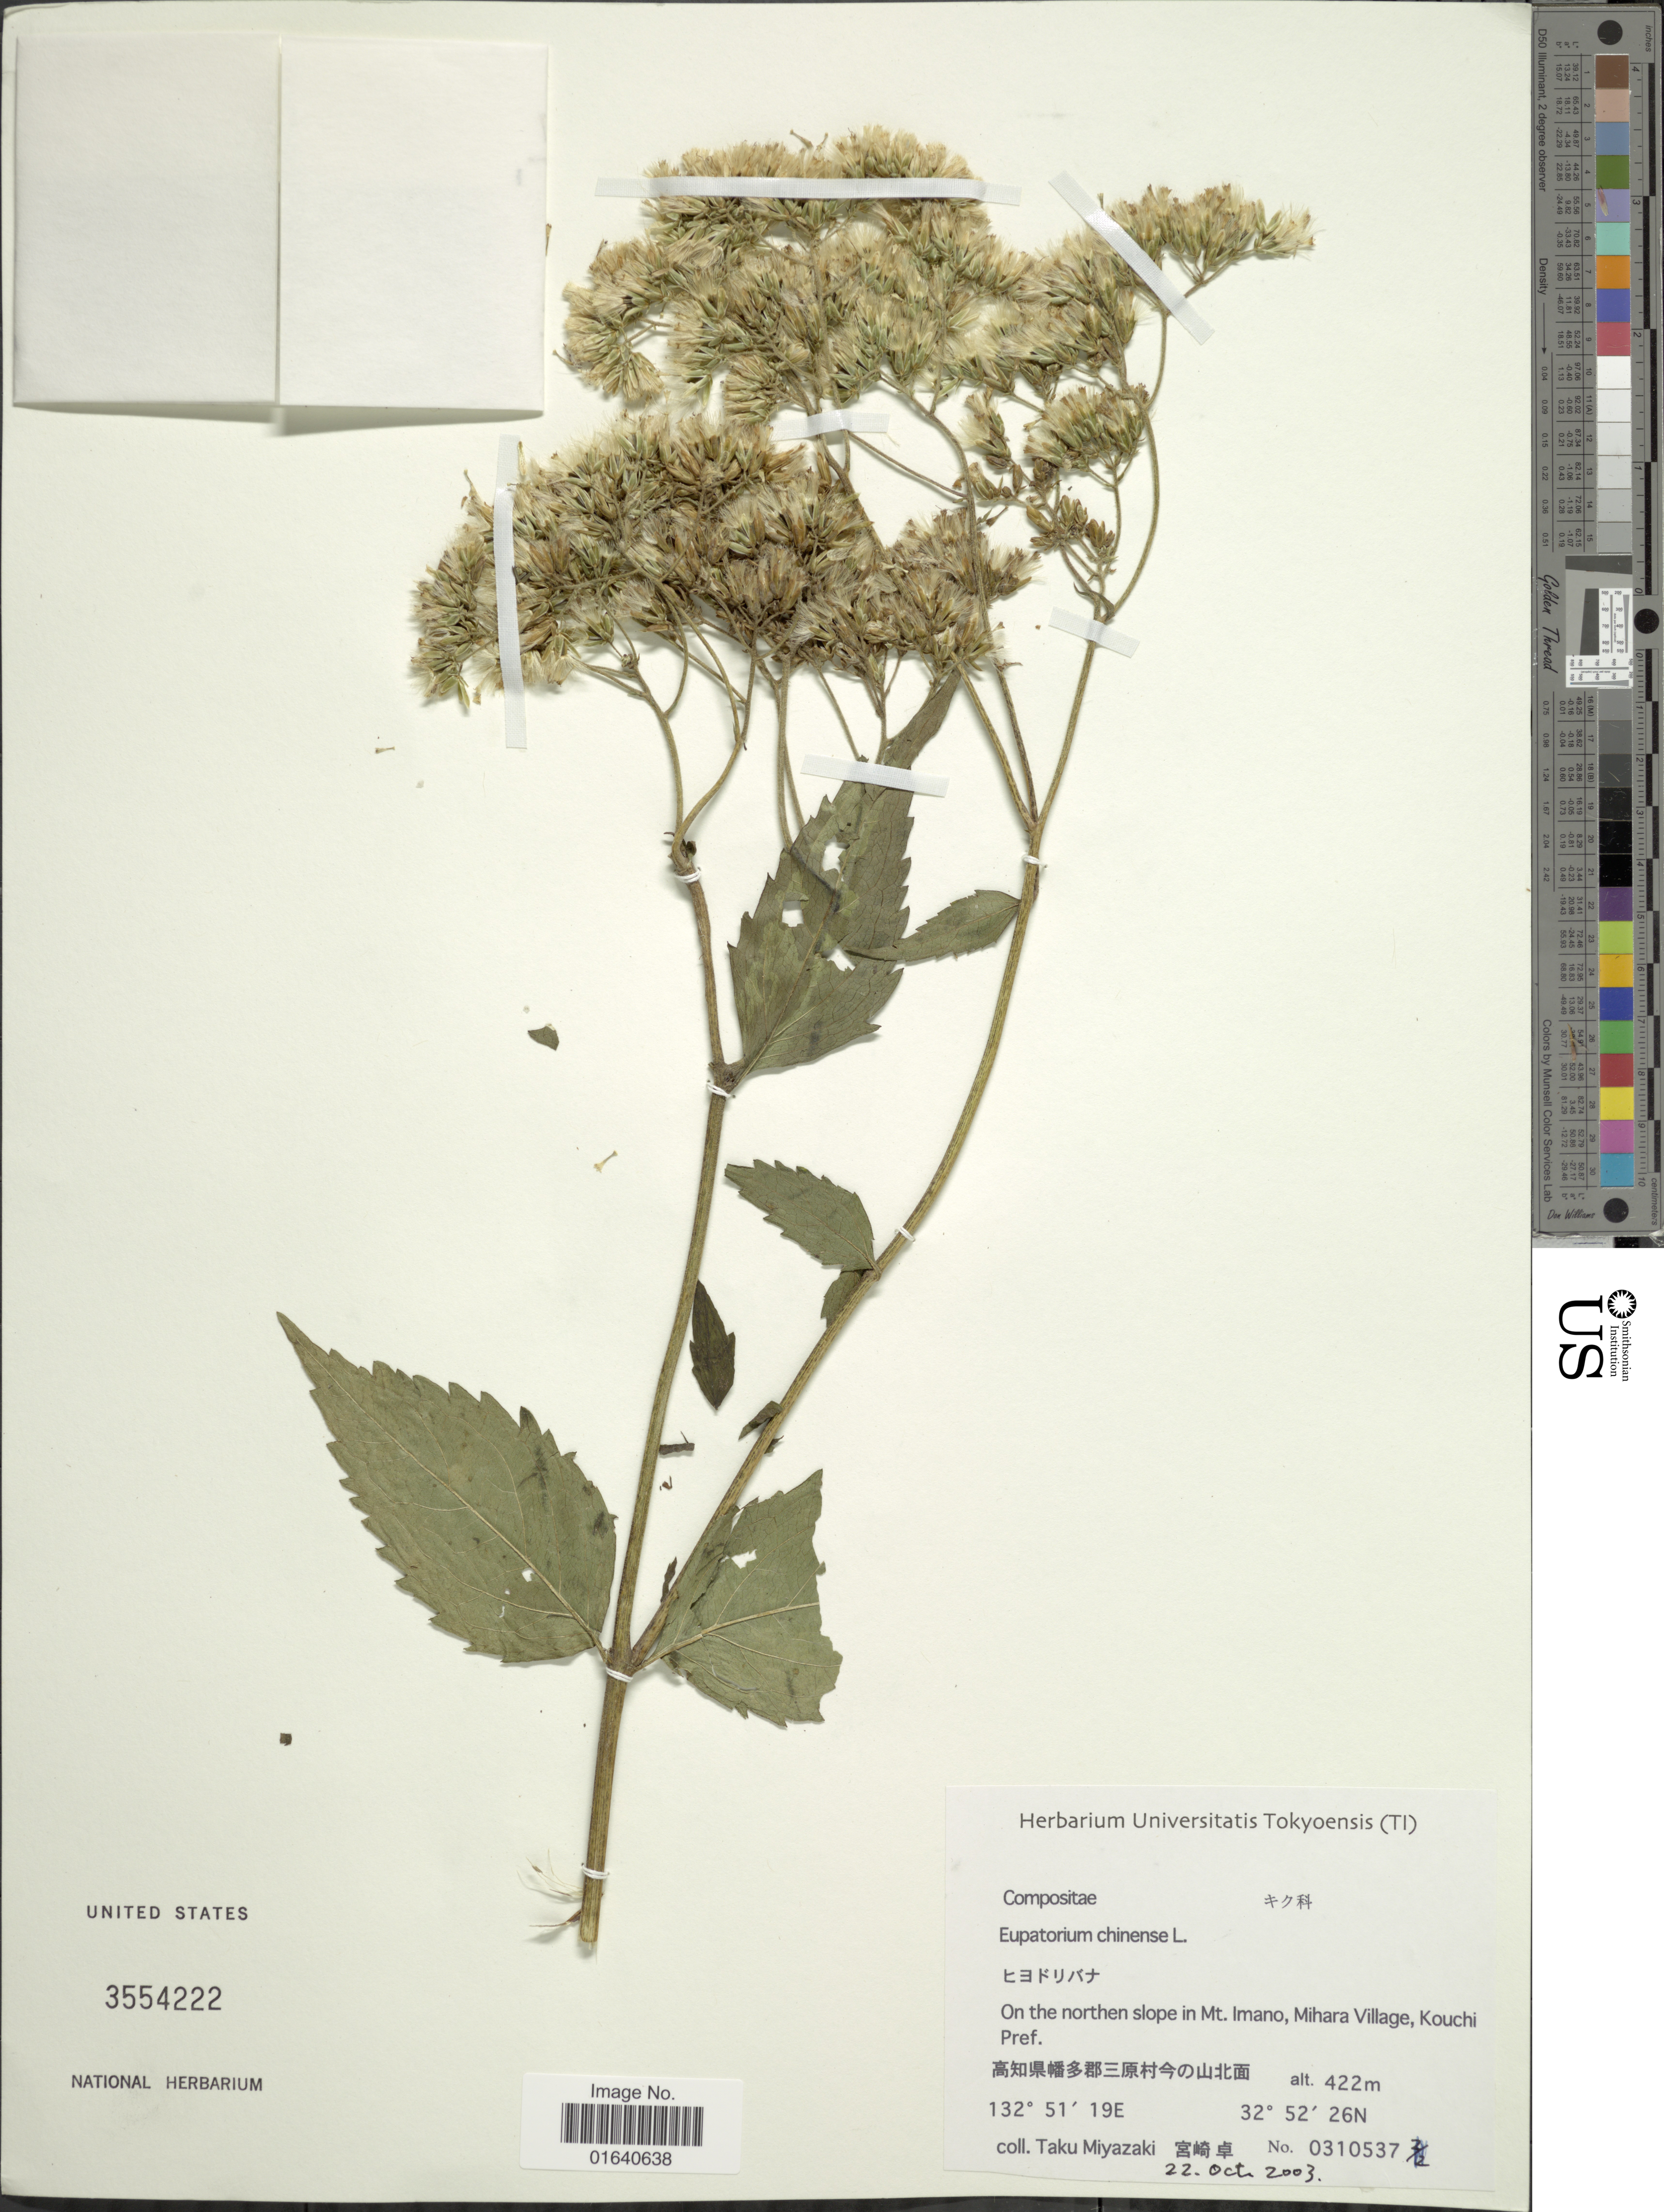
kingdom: Plantae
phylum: Tracheophyta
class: Magnoliopsida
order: Asterales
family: Asteraceae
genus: Eupatorium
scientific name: Eupatorium chinense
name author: L.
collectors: T. Miyazaki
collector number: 0310537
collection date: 2003-10-22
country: Japan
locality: On the northern slope in Mt. Imano, Mihara Village, Kouchi Pref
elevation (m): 422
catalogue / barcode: US 3554222